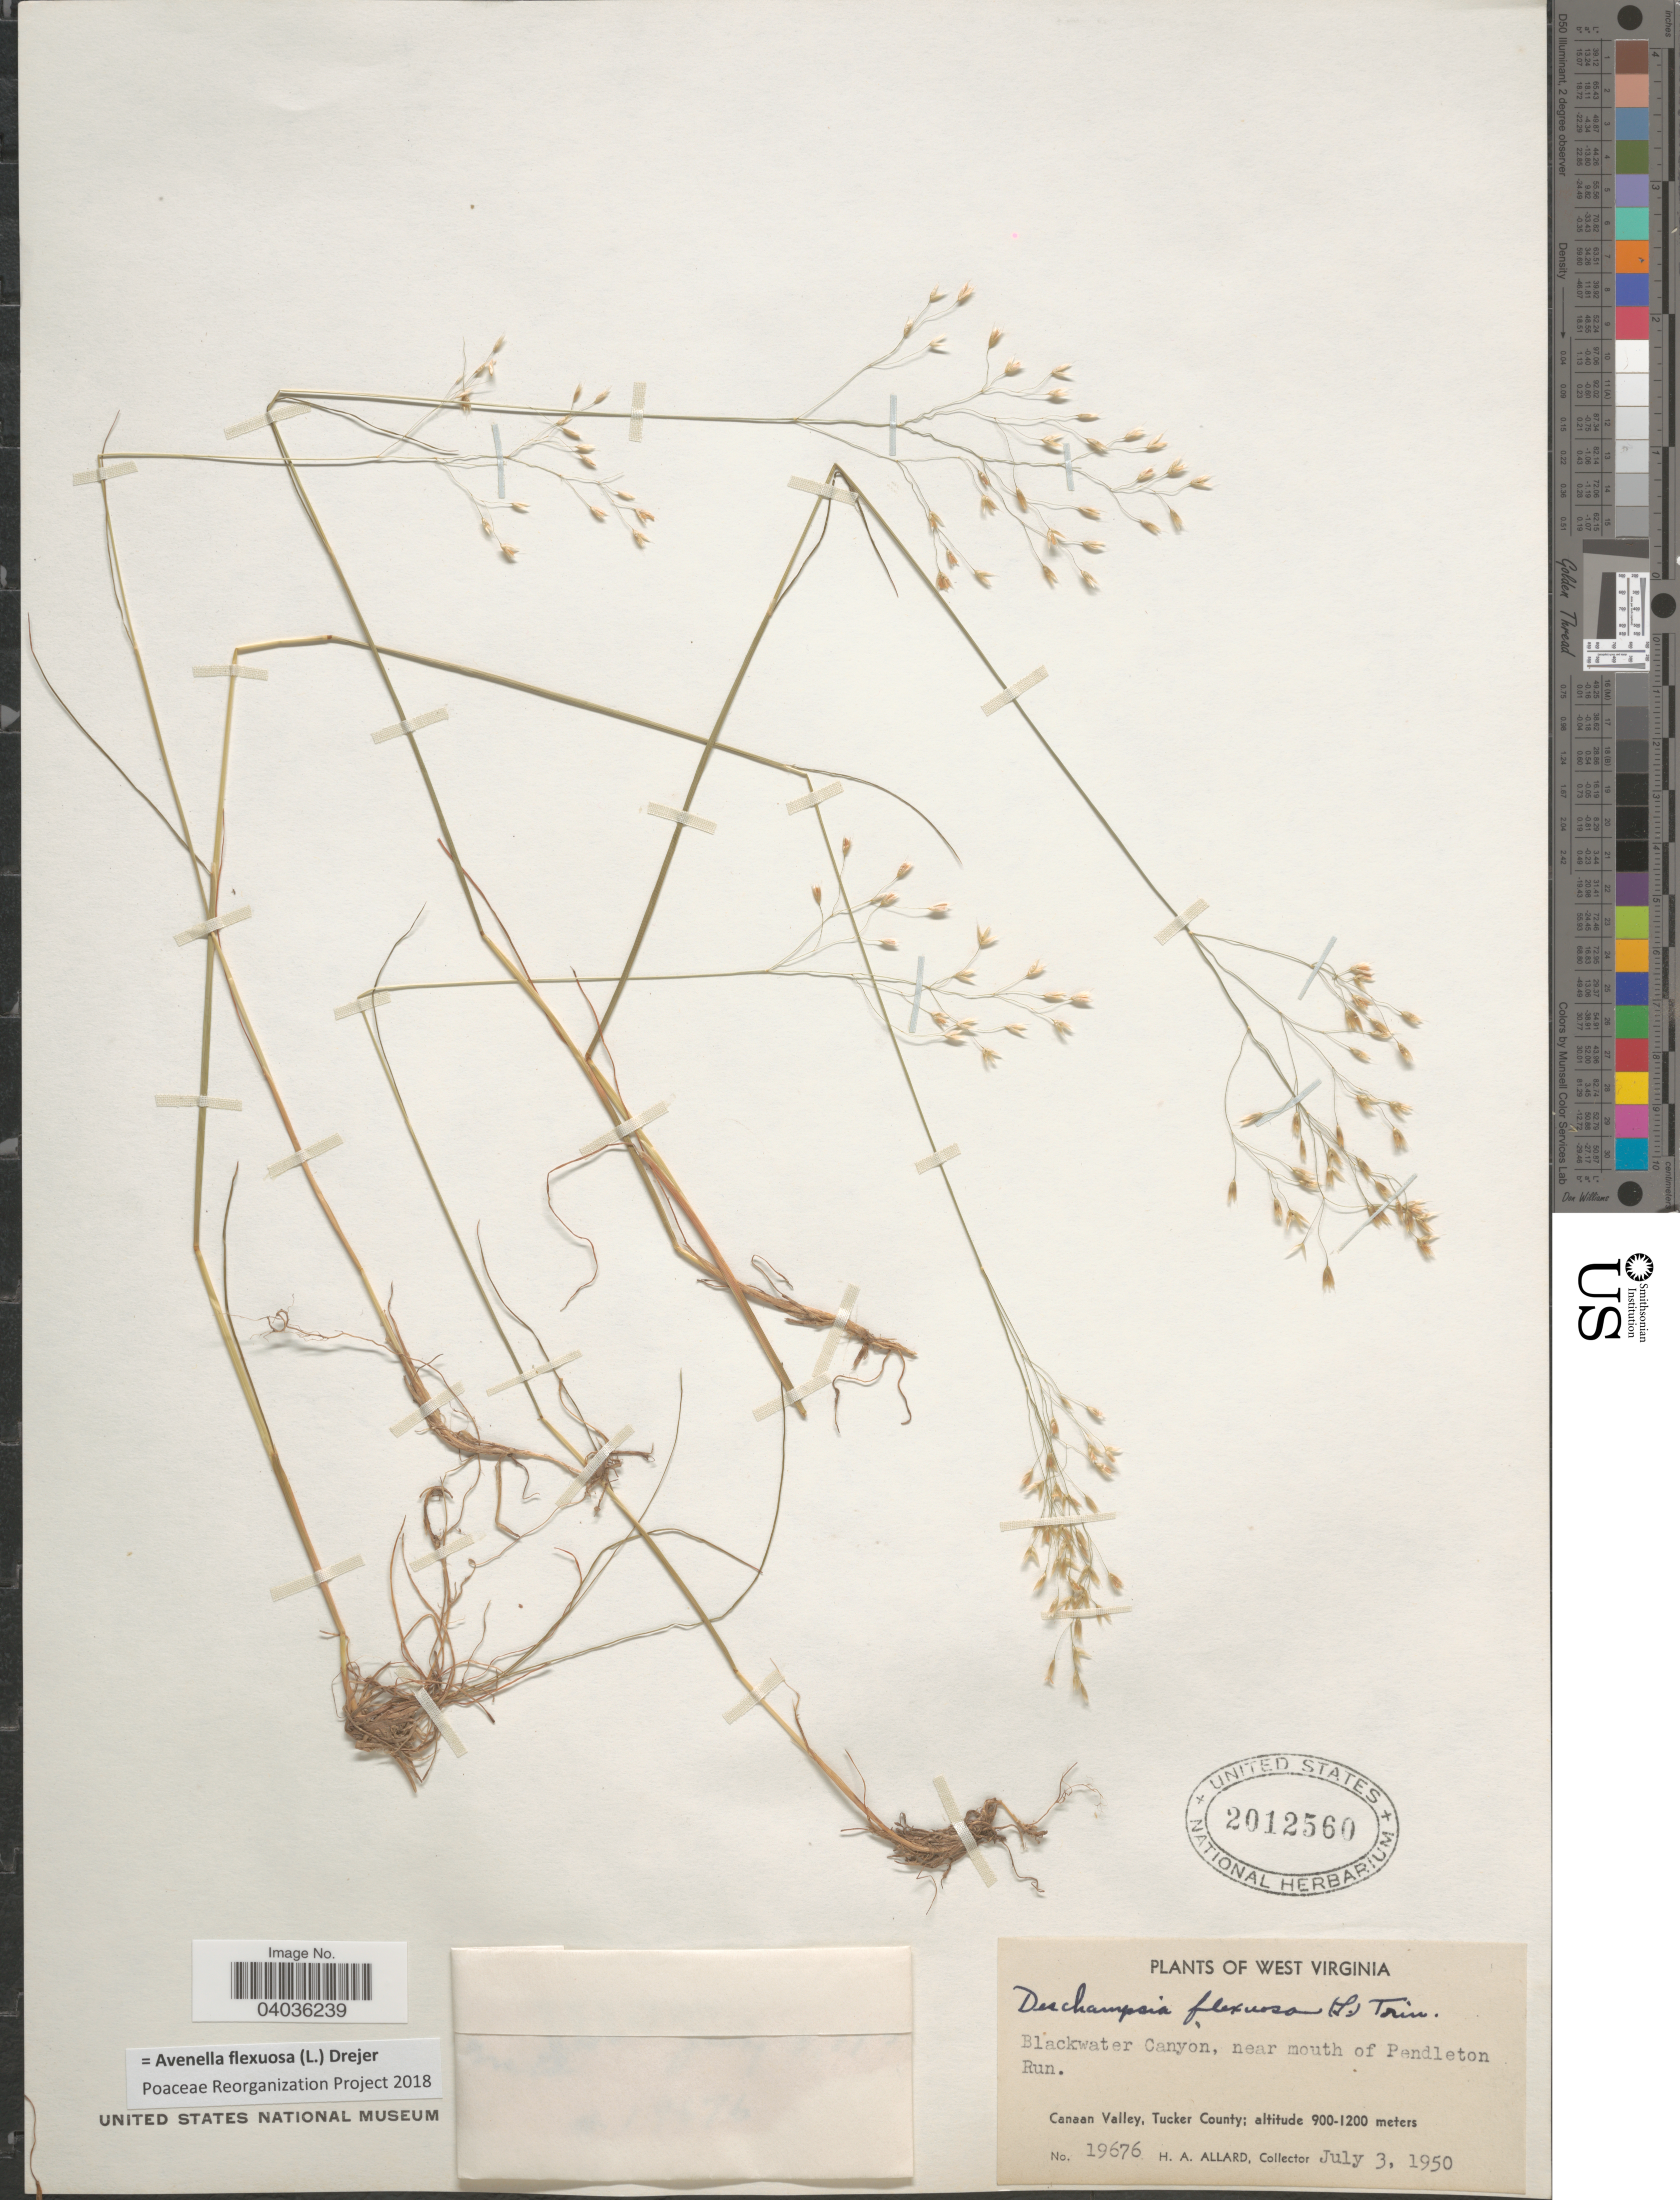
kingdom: Plantae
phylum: Tracheophyta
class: Liliopsida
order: Poales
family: Poaceae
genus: Avenella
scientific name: Avenella flexuosa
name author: (L.) Drejer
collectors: H. A. Allard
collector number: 19676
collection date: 1950-07-03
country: United States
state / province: West Virginia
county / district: Tucker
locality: Blackwater Canyon, near mouth of Pendleton Run. Canaan Valley, Tucker County.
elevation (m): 900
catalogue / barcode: US 2012560